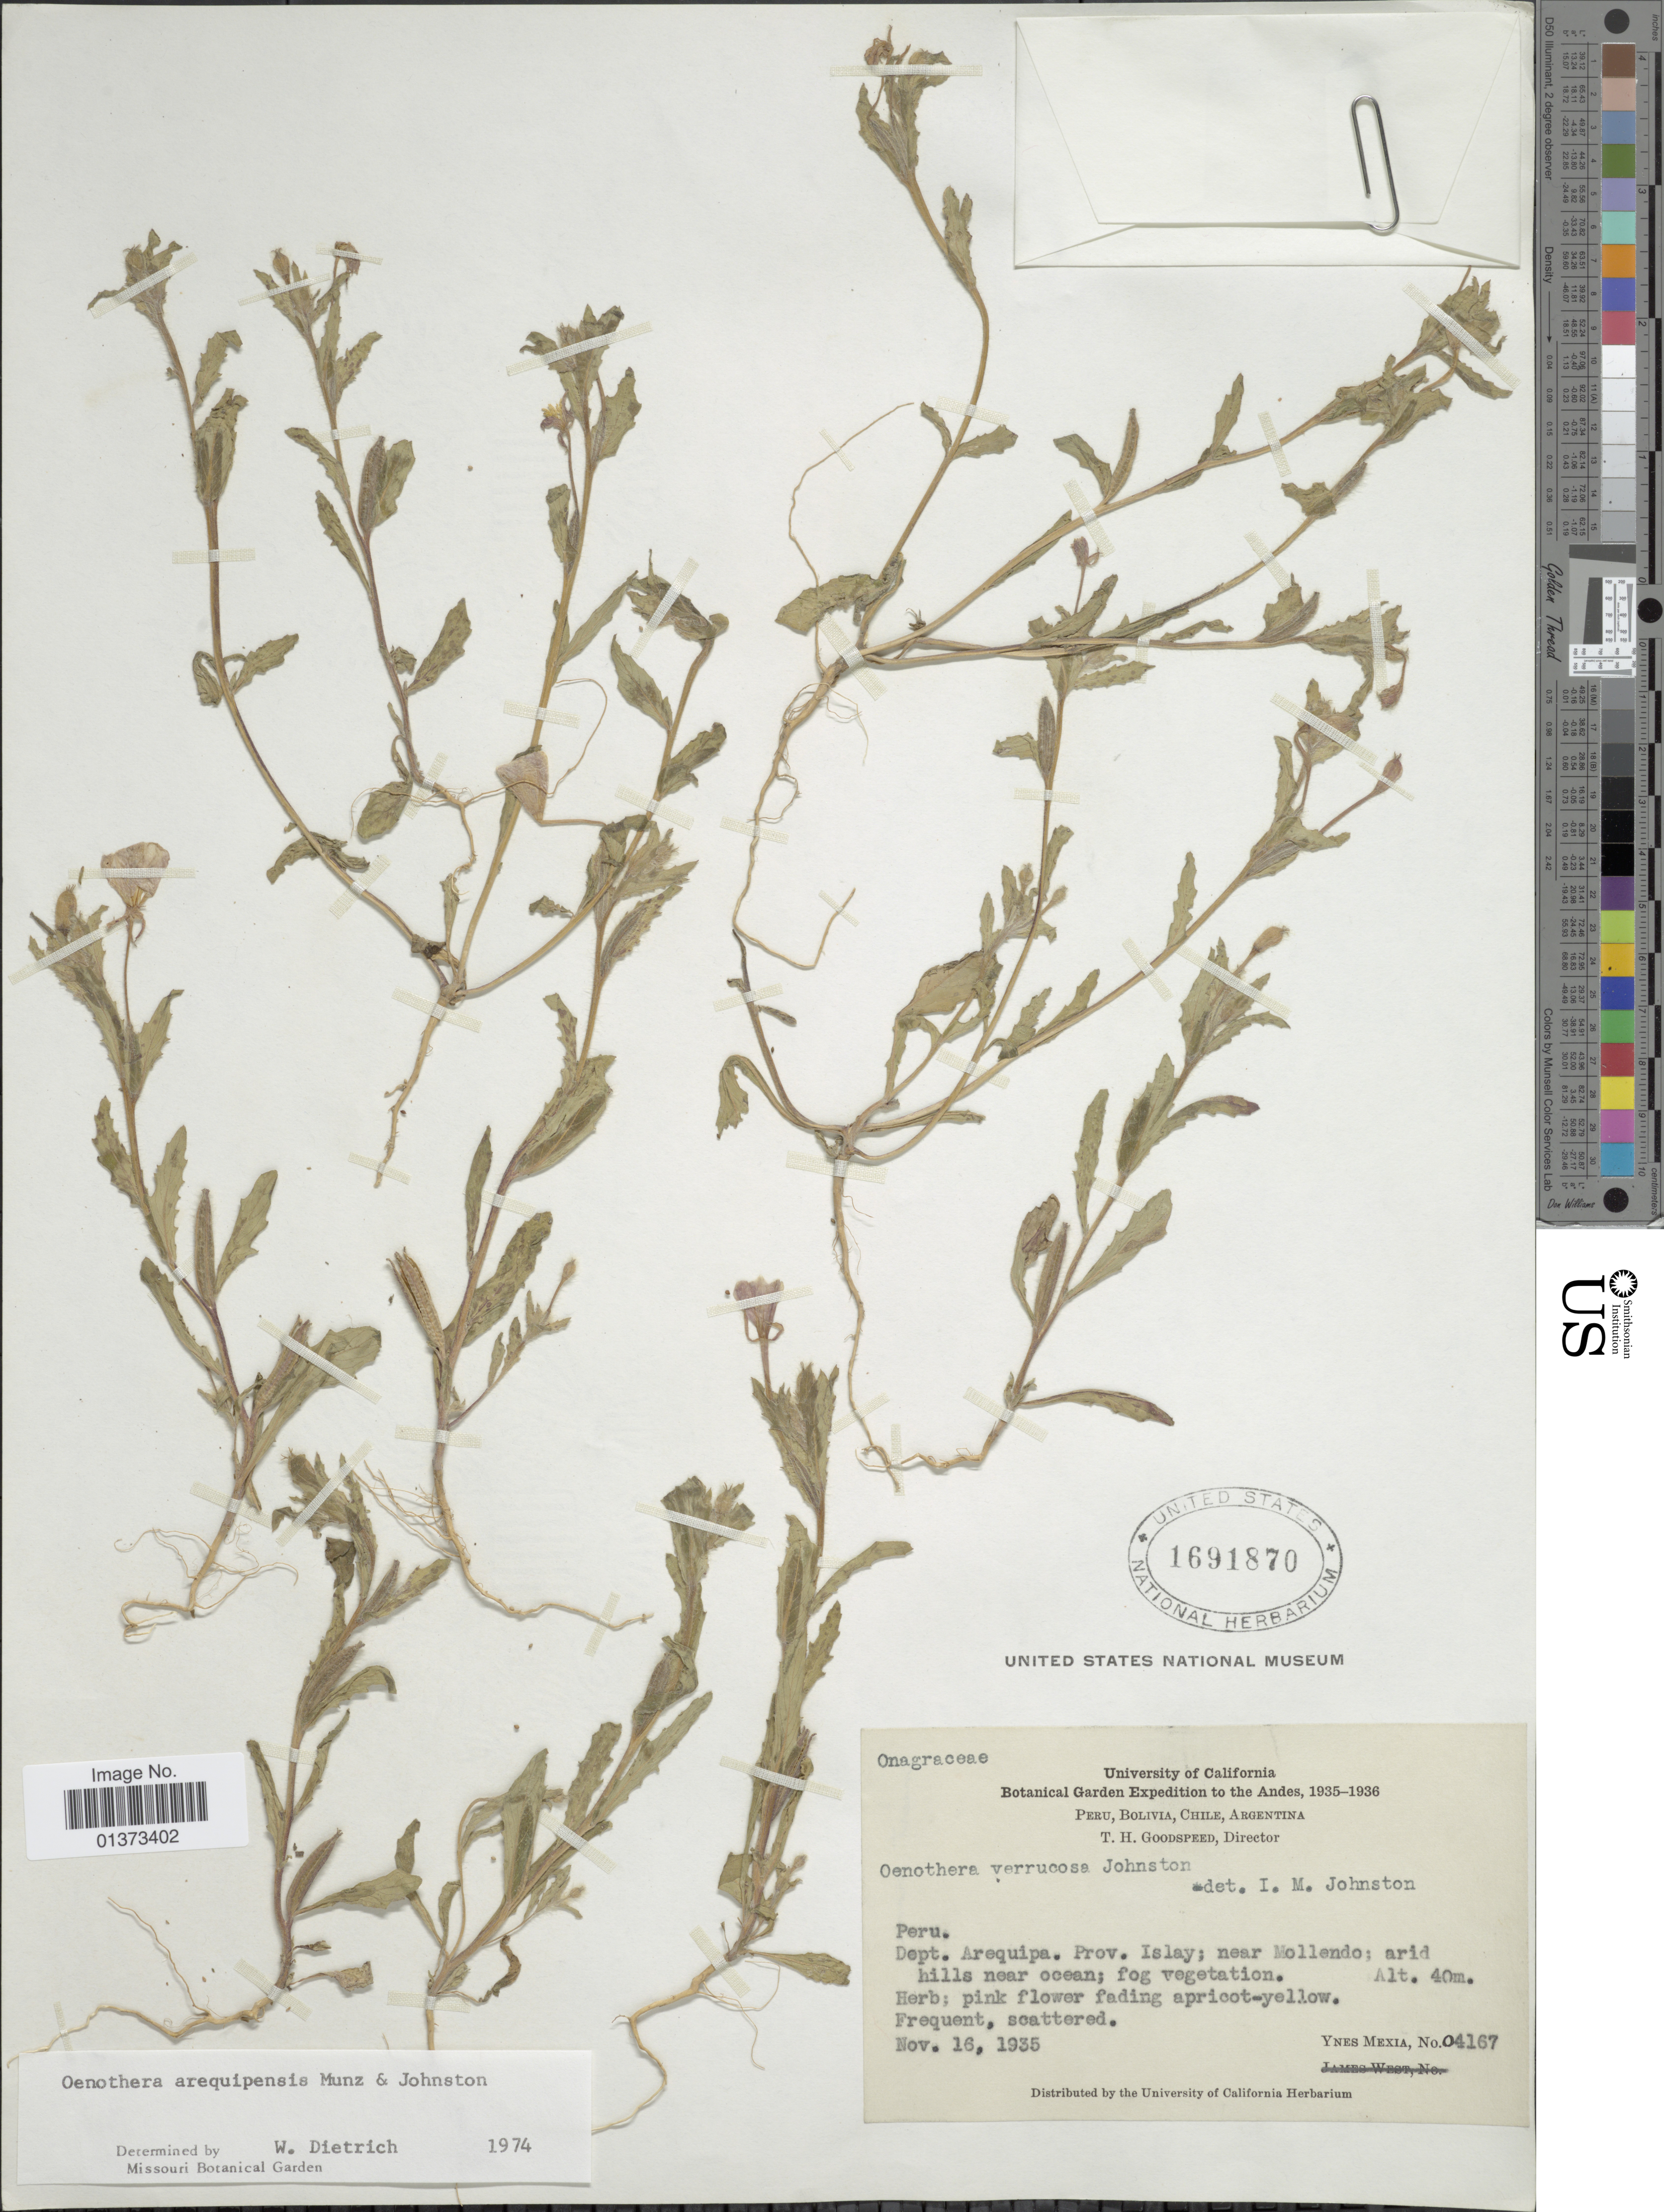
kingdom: Plantae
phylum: Tracheophyta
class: Magnoliopsida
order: Myrtales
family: Onagraceae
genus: Oenothera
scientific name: Oenothera arequipensis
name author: Munz & I.M. Johnst.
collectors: Y. Mexia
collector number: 04167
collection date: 1935-11-16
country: Peru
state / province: Arequipa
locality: Prov. Islay; near Mollendo; arid hills near ocean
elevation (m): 40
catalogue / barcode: US 1691870